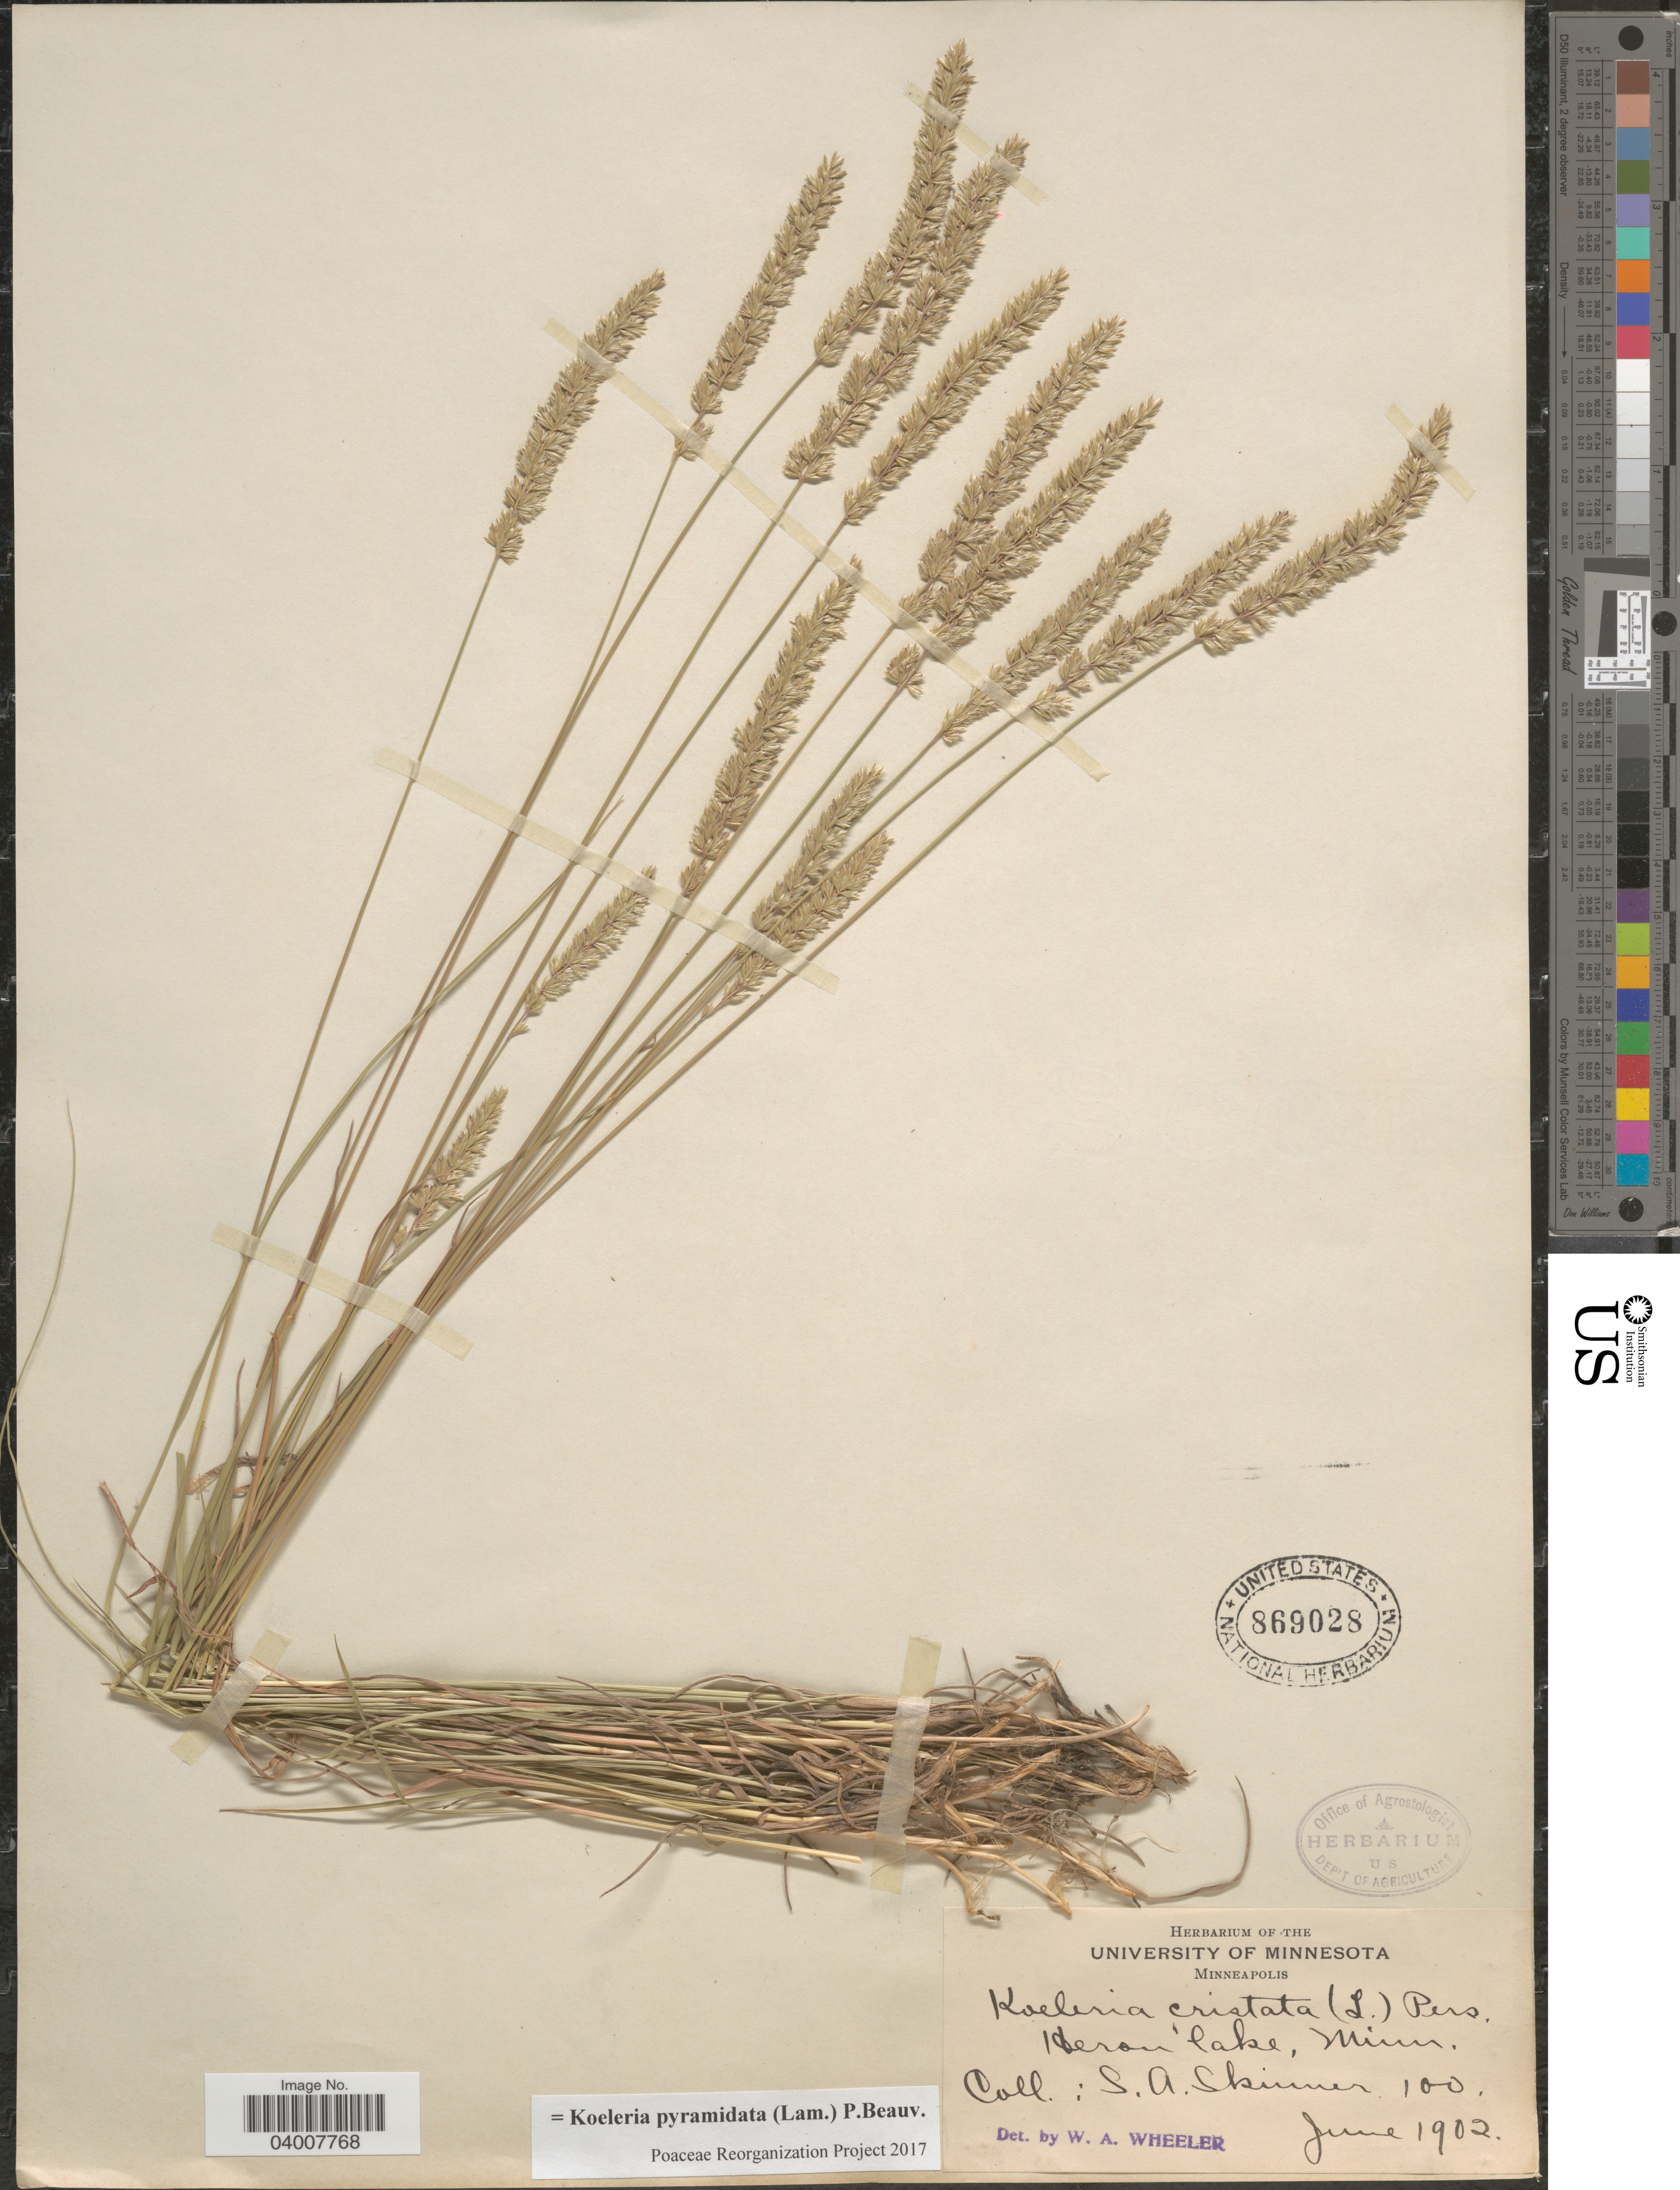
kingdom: Plantae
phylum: Tracheophyta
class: Liliopsida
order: Poales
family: Poaceae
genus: Koeleria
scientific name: Koeleria pyramidata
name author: (Lam.) P. Beauv.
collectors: S. Skinner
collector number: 100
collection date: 1902-06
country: United States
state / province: Minnesota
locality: Heron lake.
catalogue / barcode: US 869028